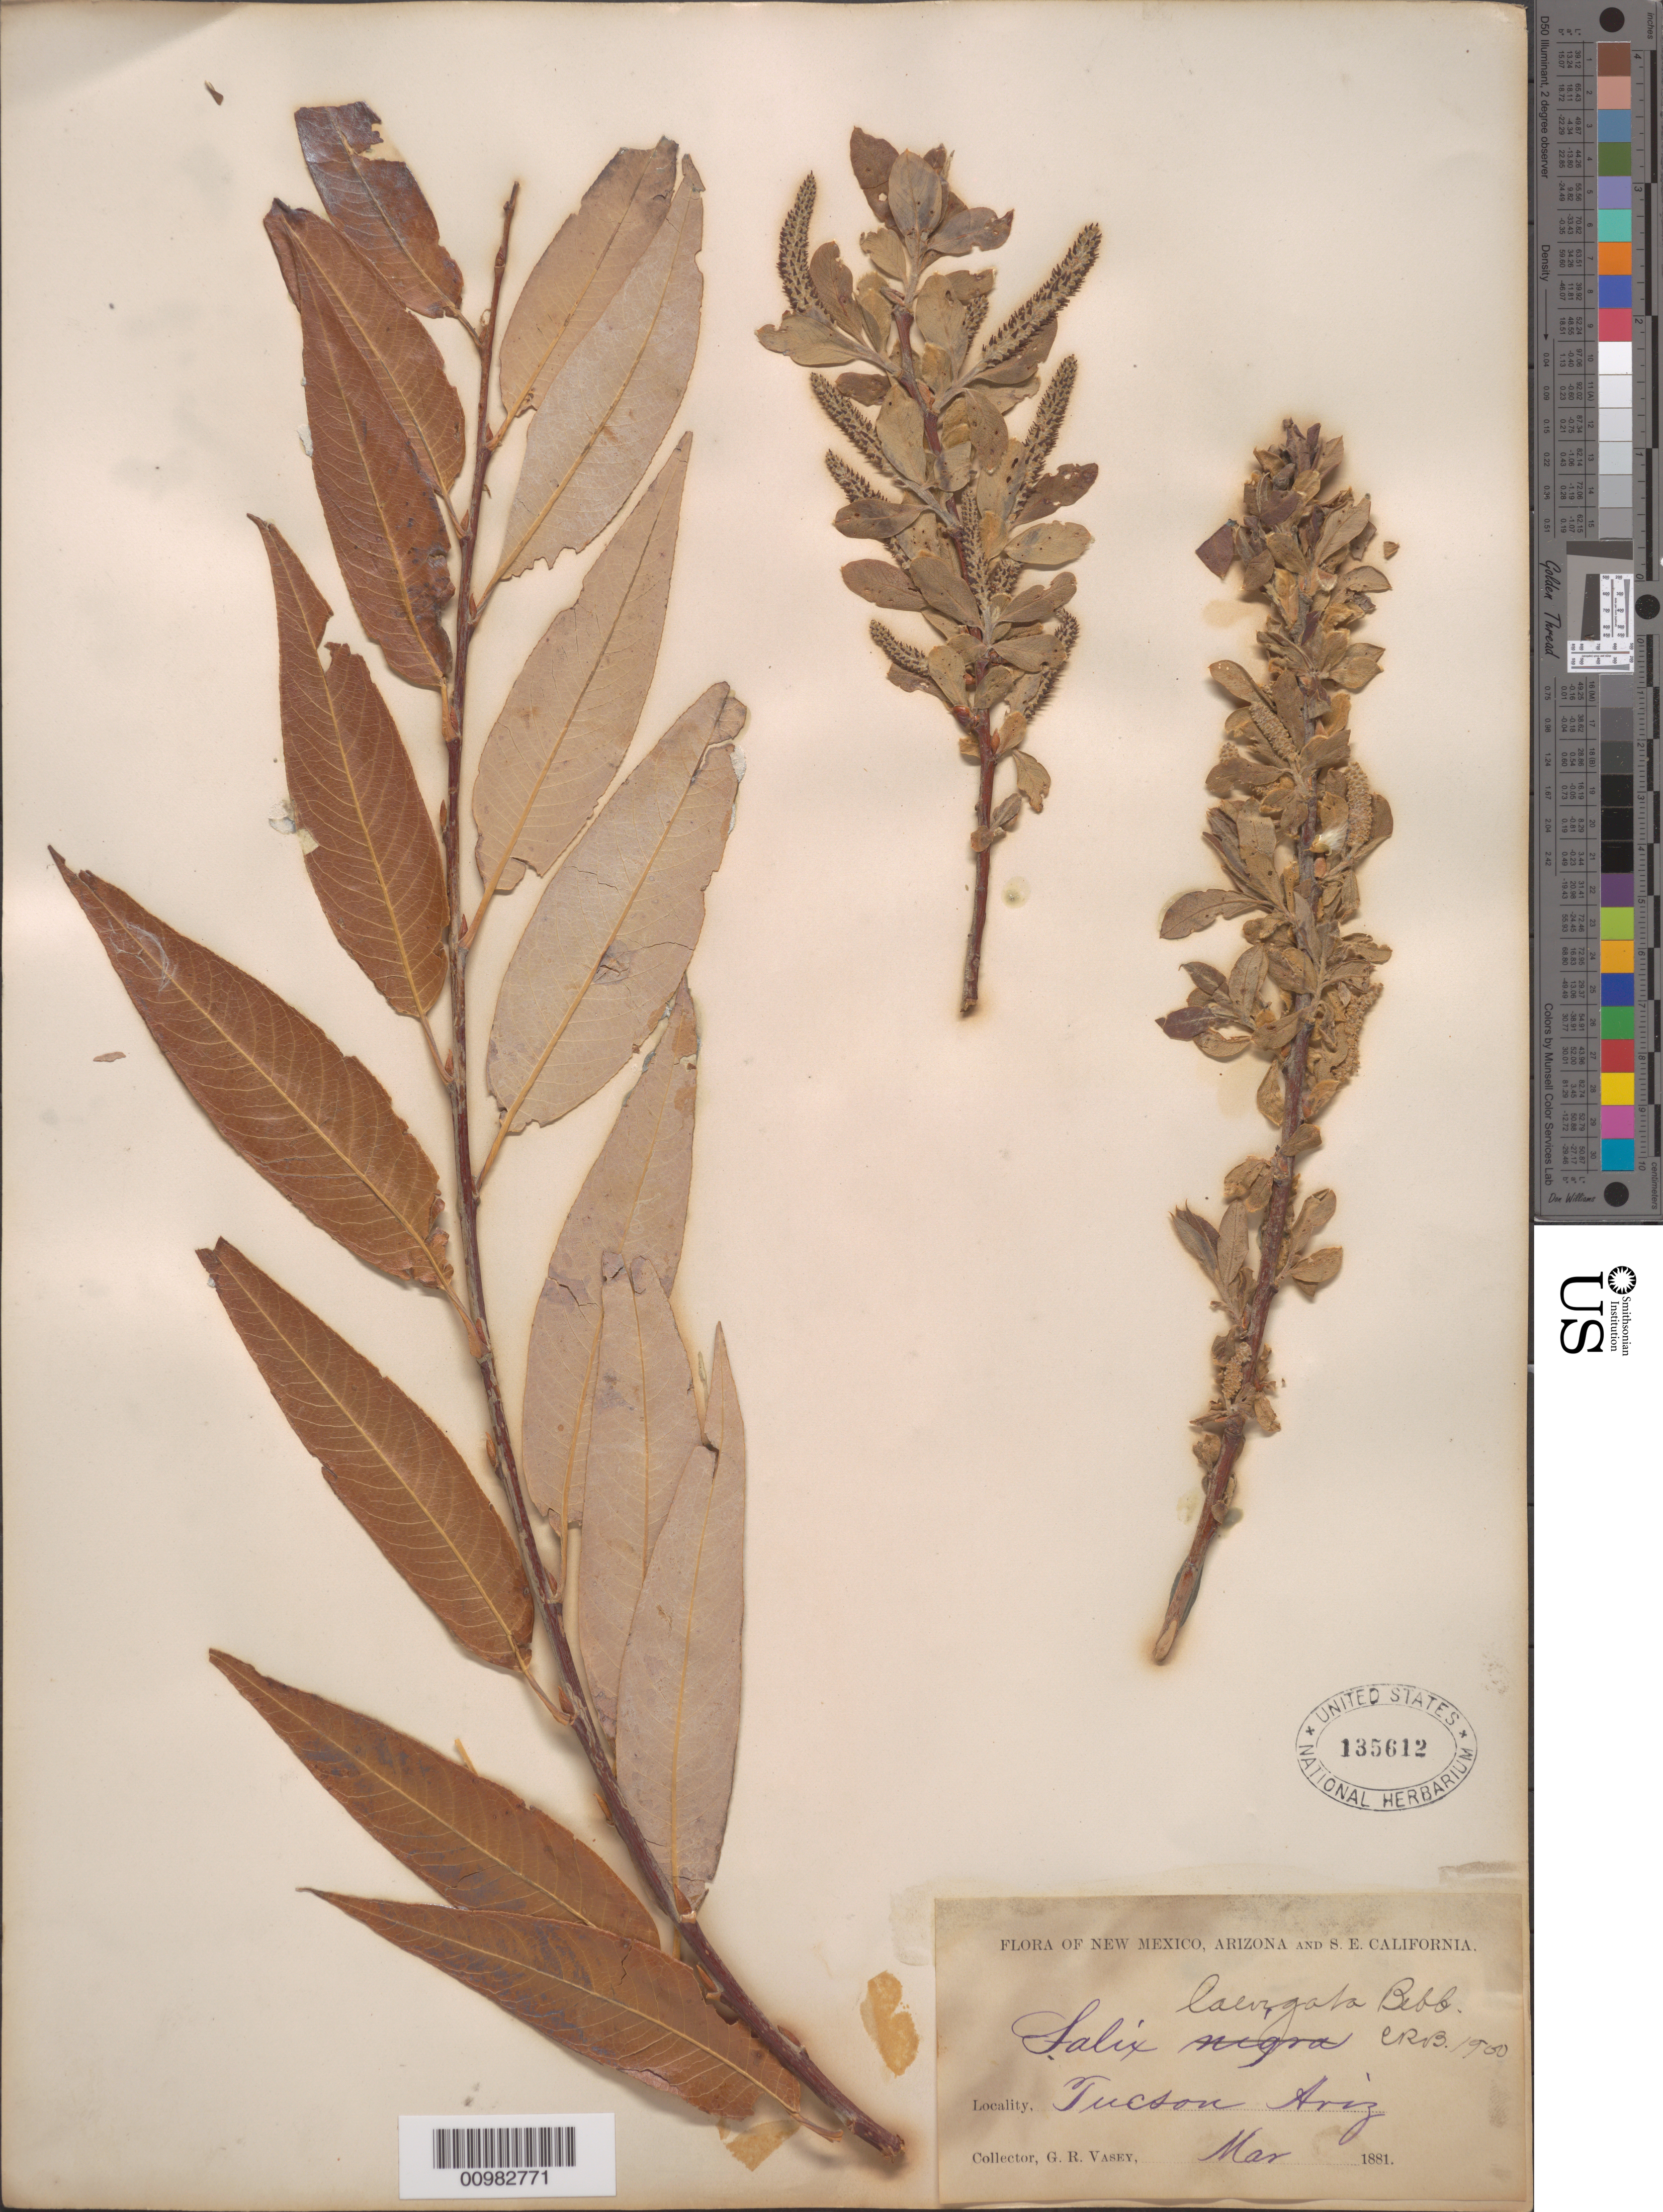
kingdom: Plantae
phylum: Tracheophyta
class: Magnoliopsida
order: Malpighiales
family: Salicaceae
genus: Salix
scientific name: Salix laevigata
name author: Bebb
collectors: G. Vasey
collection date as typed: Mar 1881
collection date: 1881-03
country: United States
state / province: Arizona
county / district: Pima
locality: Tucson.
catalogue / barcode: US 135612